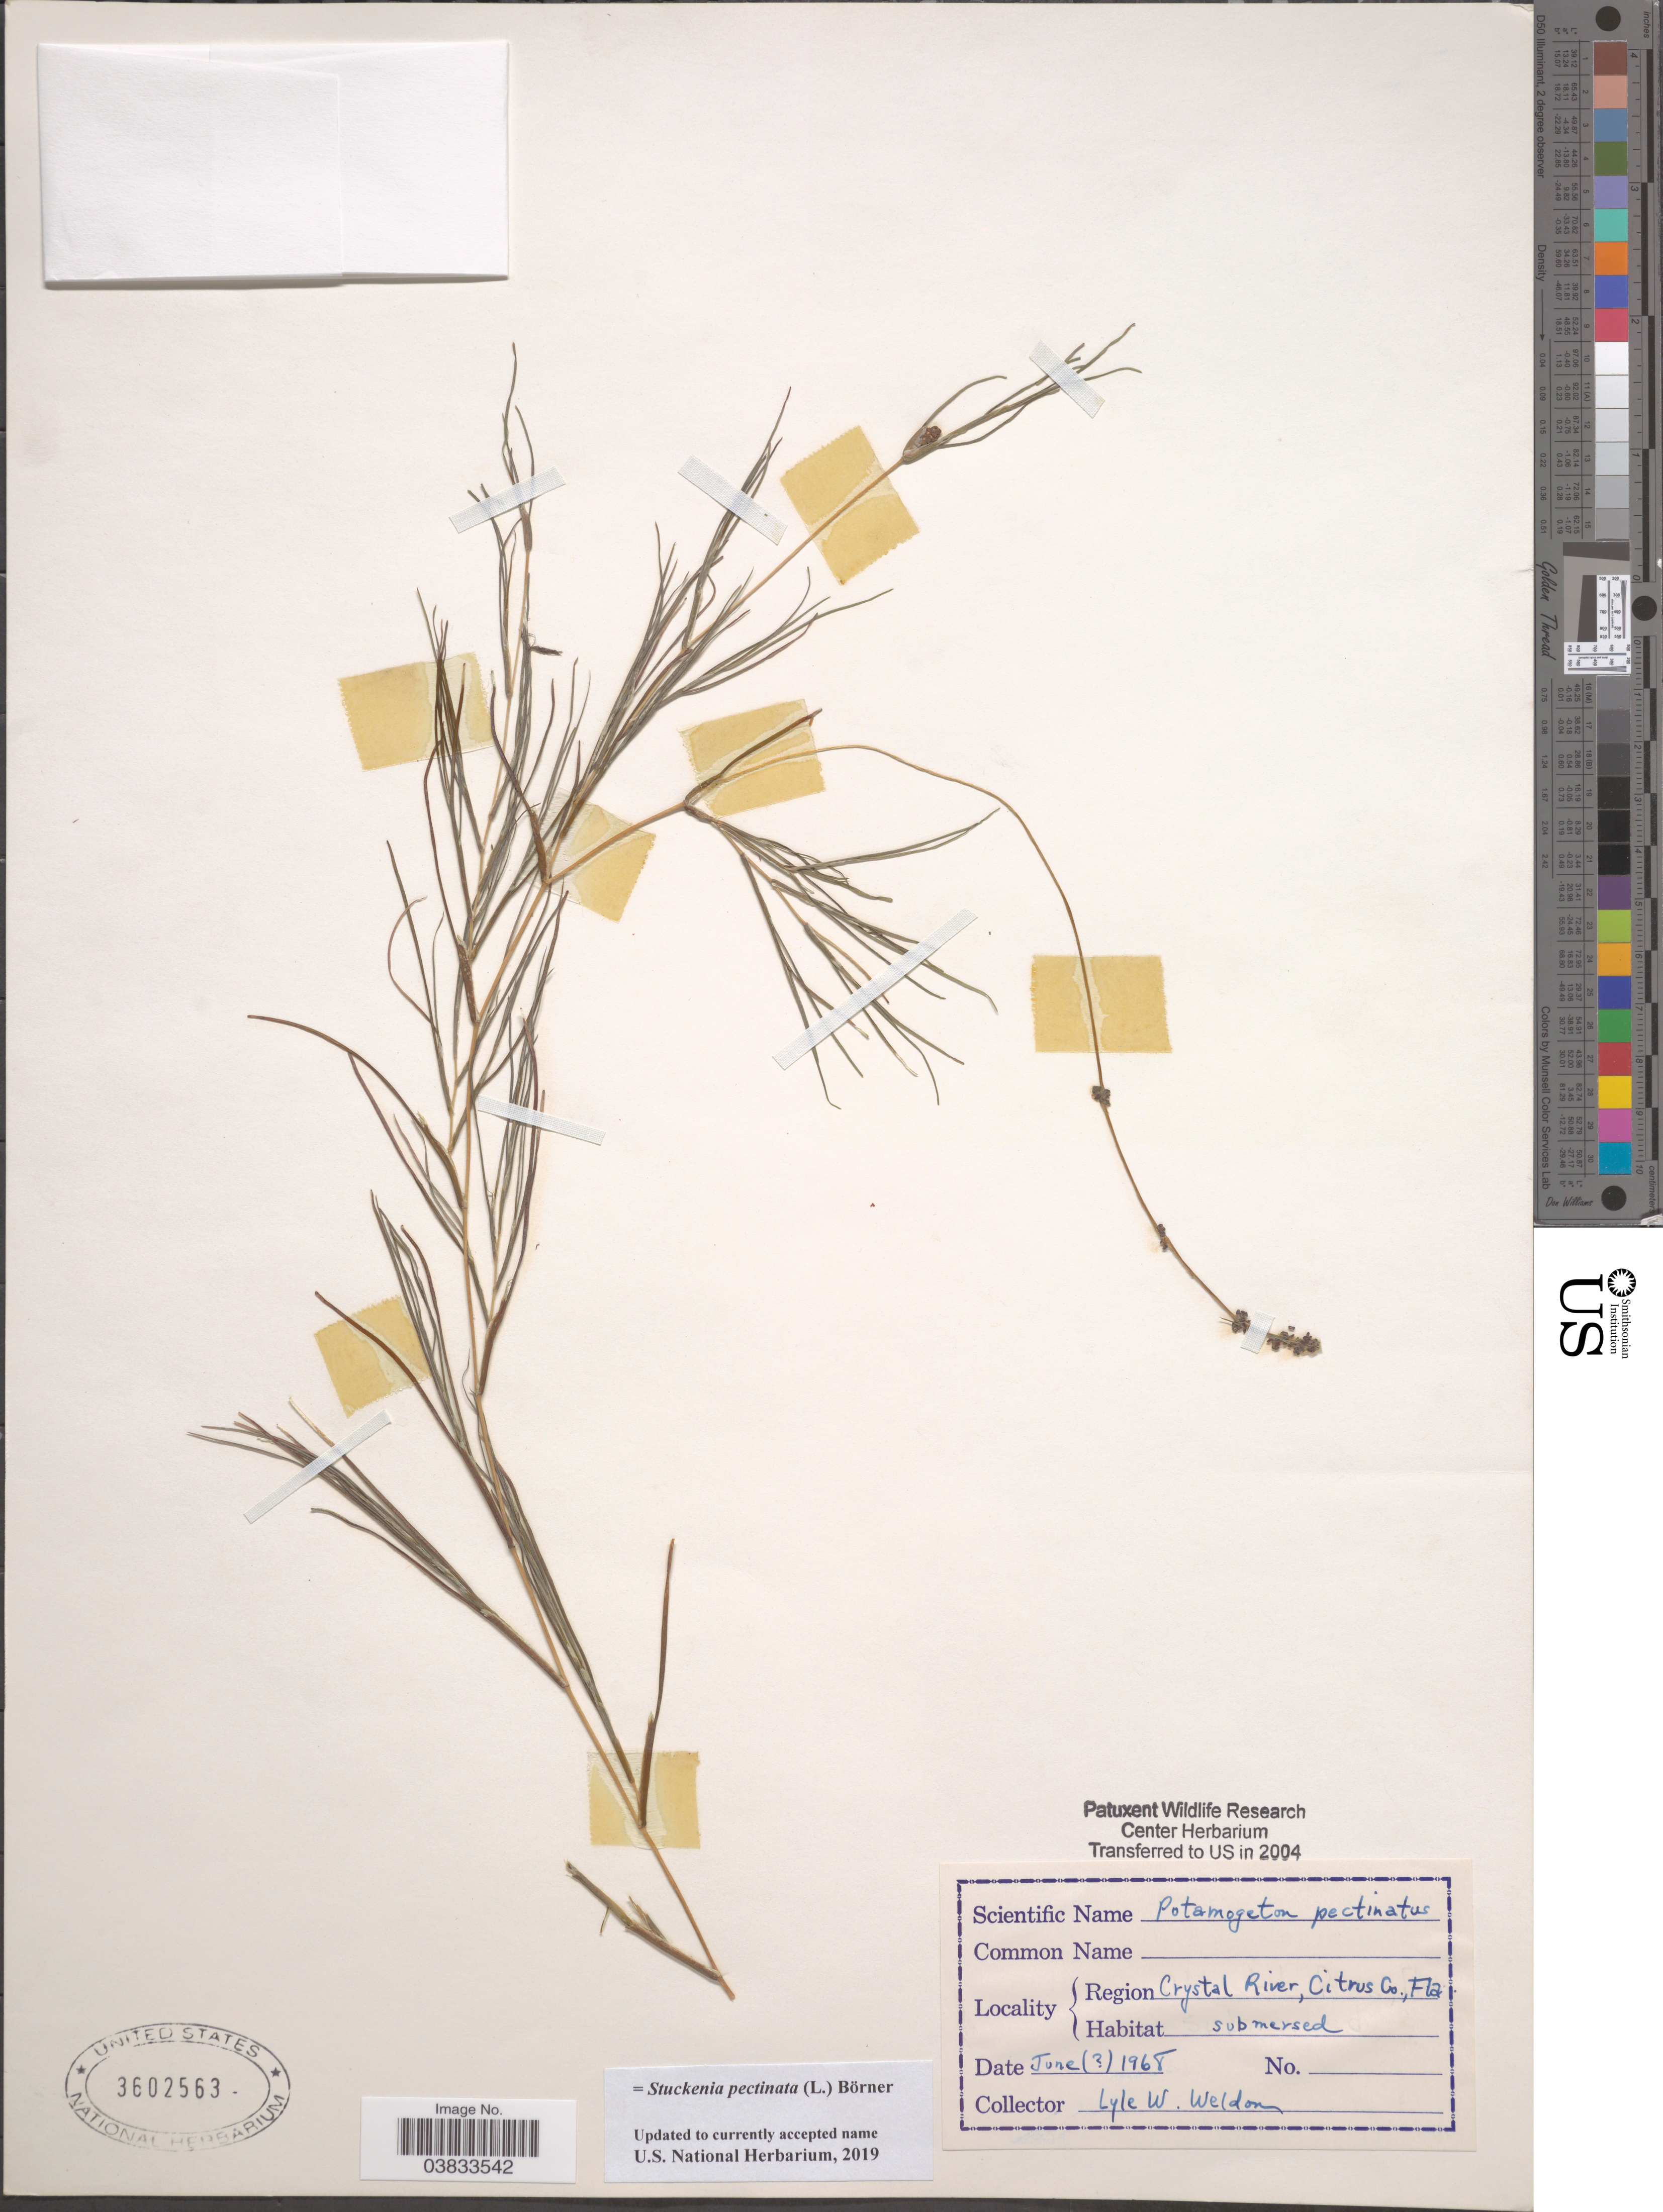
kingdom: Plantae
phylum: Tracheophyta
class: Liliopsida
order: Alismatales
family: Potamogetonaceae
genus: Stuckenia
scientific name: Stuckenia pectinata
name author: (L.) Börner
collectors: L. Weldon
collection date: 1968-06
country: United States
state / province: Florida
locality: Region Crystal River, Citrus Co.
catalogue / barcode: US 3602563